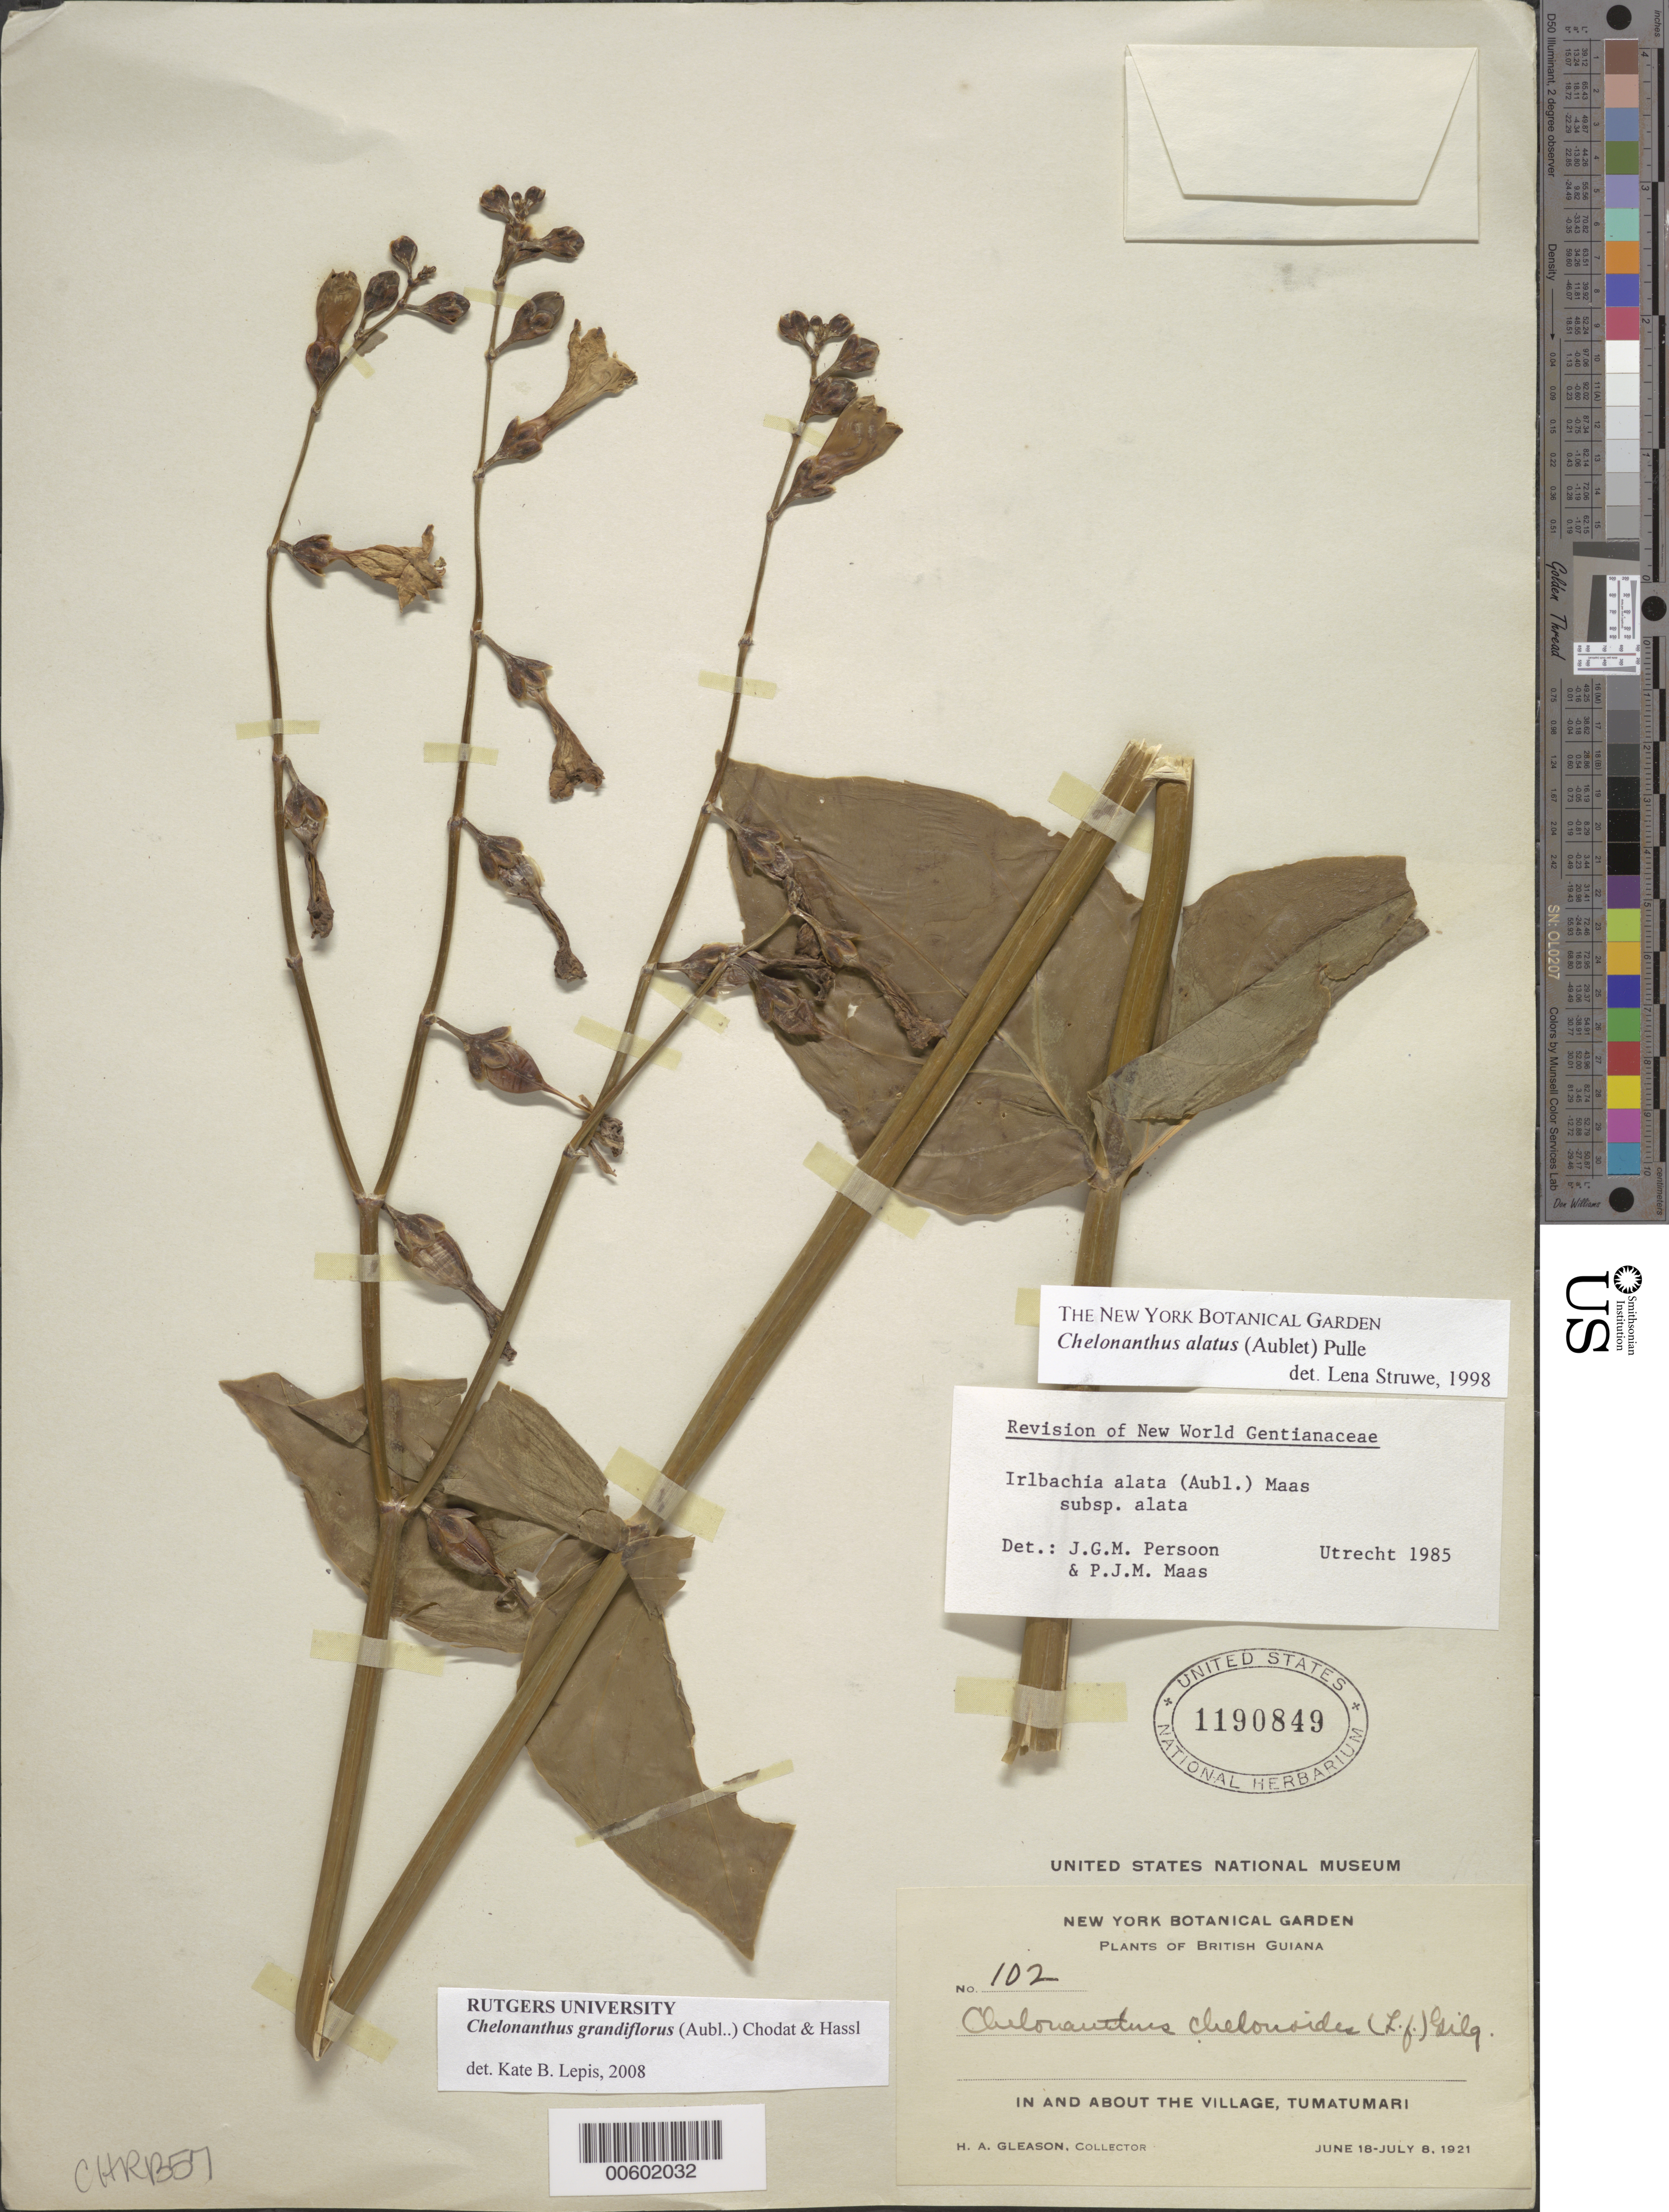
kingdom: Plantae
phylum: Tracheophyta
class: Magnoliopsida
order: Gentianales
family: Gentianaceae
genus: Chelonanthus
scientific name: Chelonanthus grandiflorus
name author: (Aubl.) Chodat & Hassl.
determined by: Lepis, Kate B.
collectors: H. A. Gleason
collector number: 102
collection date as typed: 18-Jun-21 to 8-Jul-21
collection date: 1921-06-18/1921-07-08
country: Guyana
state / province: Potaro-Siparuni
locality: Tumatumari Village, Potaro R.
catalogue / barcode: US 1190849